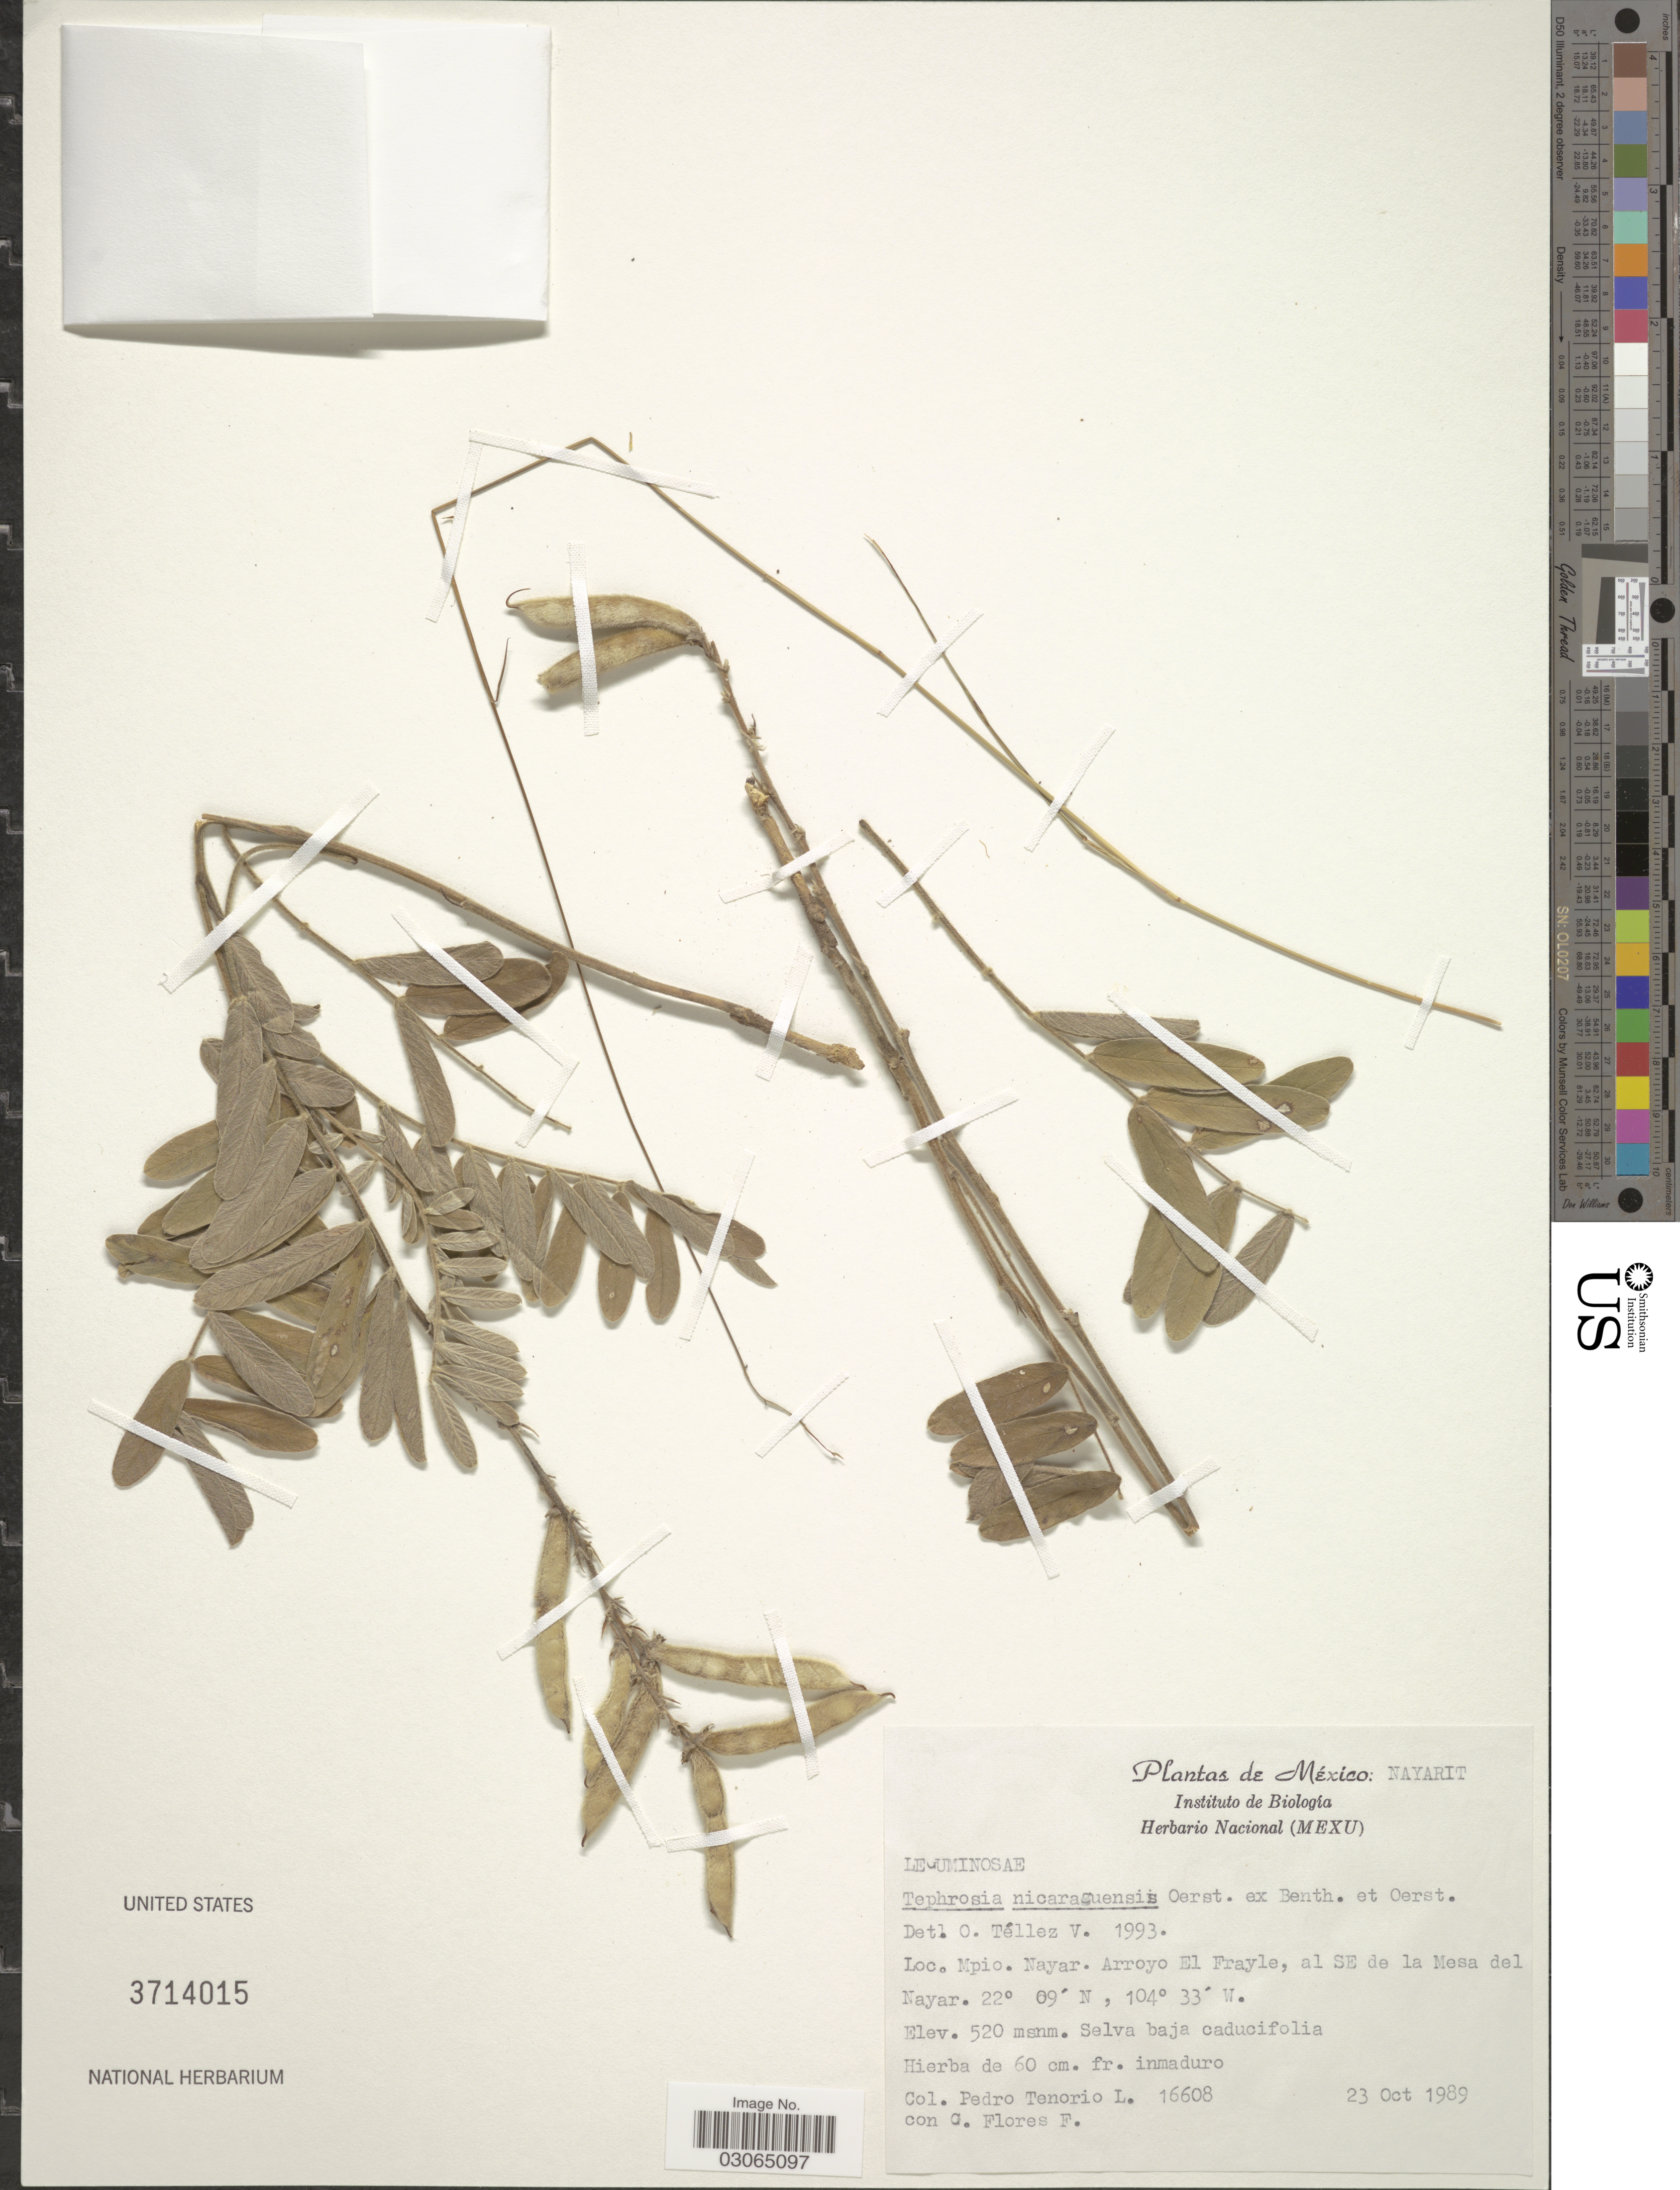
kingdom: Plantae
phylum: Tracheophyta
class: Magnoliopsida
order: Fabales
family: Fabaceae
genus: Tephrosia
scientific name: Tephrosia nicaraguensis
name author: Oerst.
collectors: P. Tenorio L. & G. Flores F.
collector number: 16608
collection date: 1989-10-23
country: Mexico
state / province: Nayarit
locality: Mpio. Nayar. Arroyo El Frayle, al SE de la Mesa del Nayar.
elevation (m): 520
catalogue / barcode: US 3714015